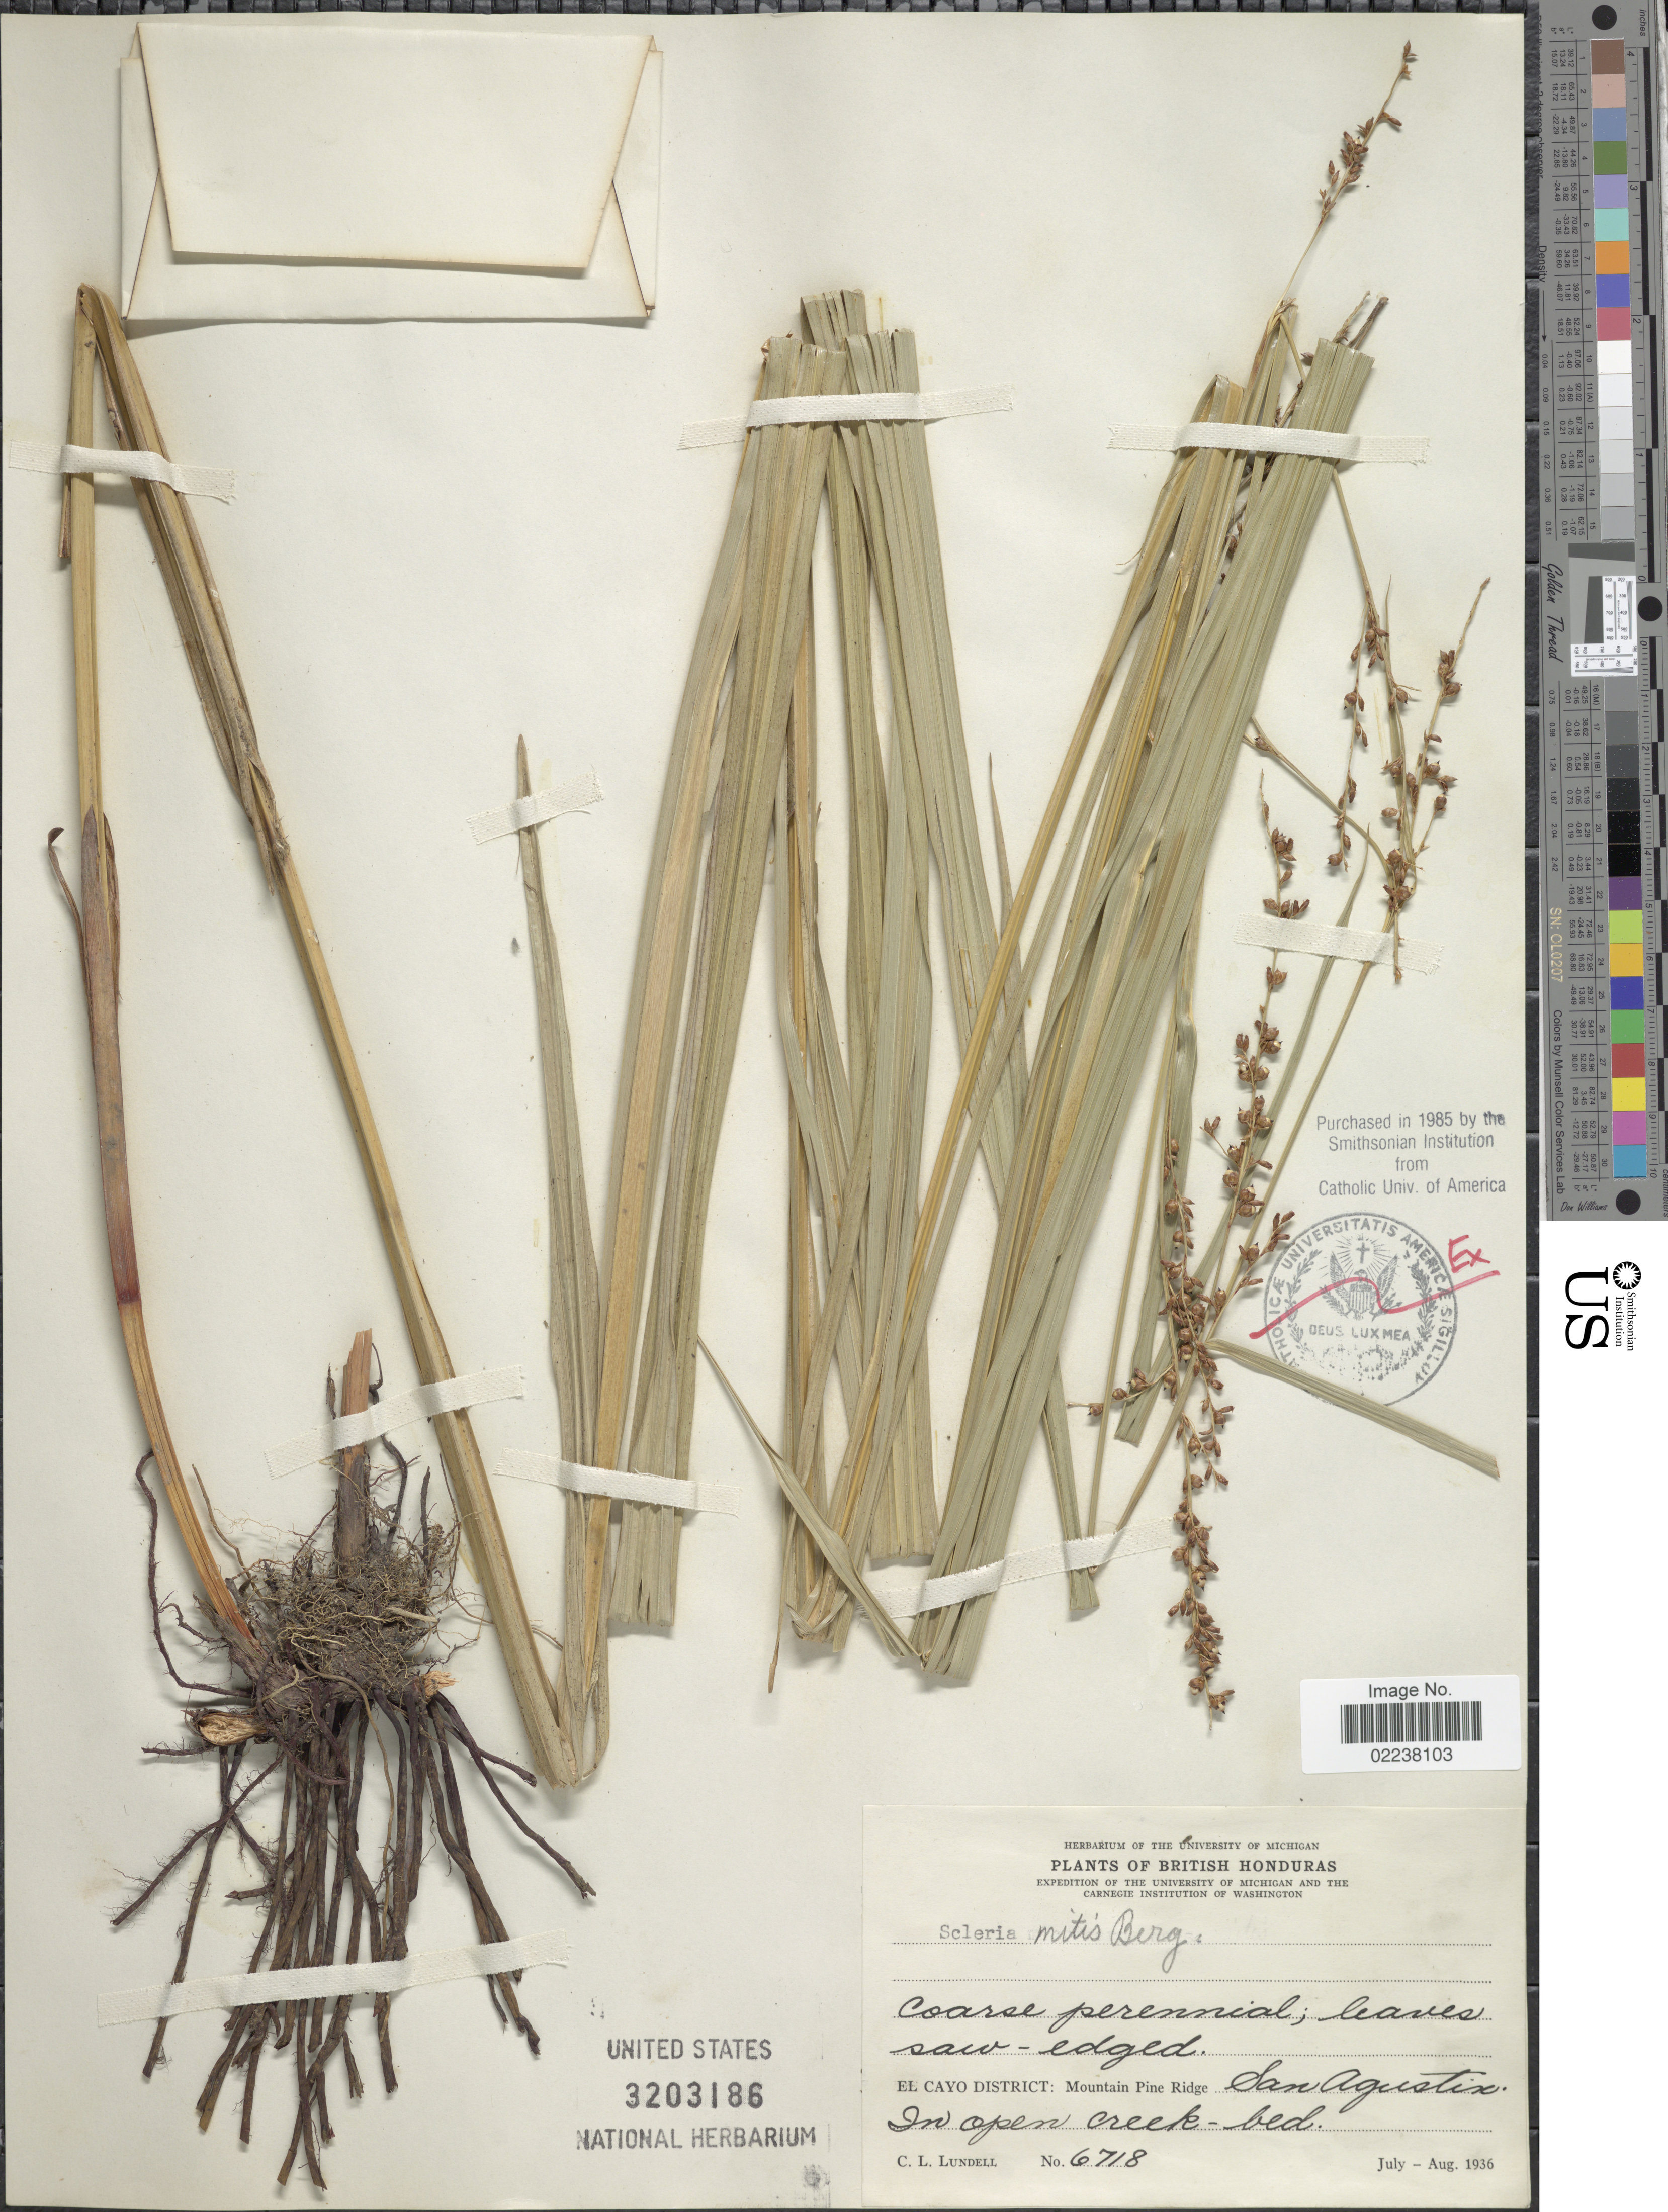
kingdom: Plantae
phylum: Tracheophyta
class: Liliopsida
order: Poales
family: Cyperaceae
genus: Scleria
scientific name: Scleria mitis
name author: P.J. Bergius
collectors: C. L. Lundell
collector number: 6718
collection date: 1936-07/1936-08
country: Belize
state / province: Cayo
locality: British Honduras, El Cayo District: Mountain Pine Ridge, San Agustin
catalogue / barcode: US 3203186